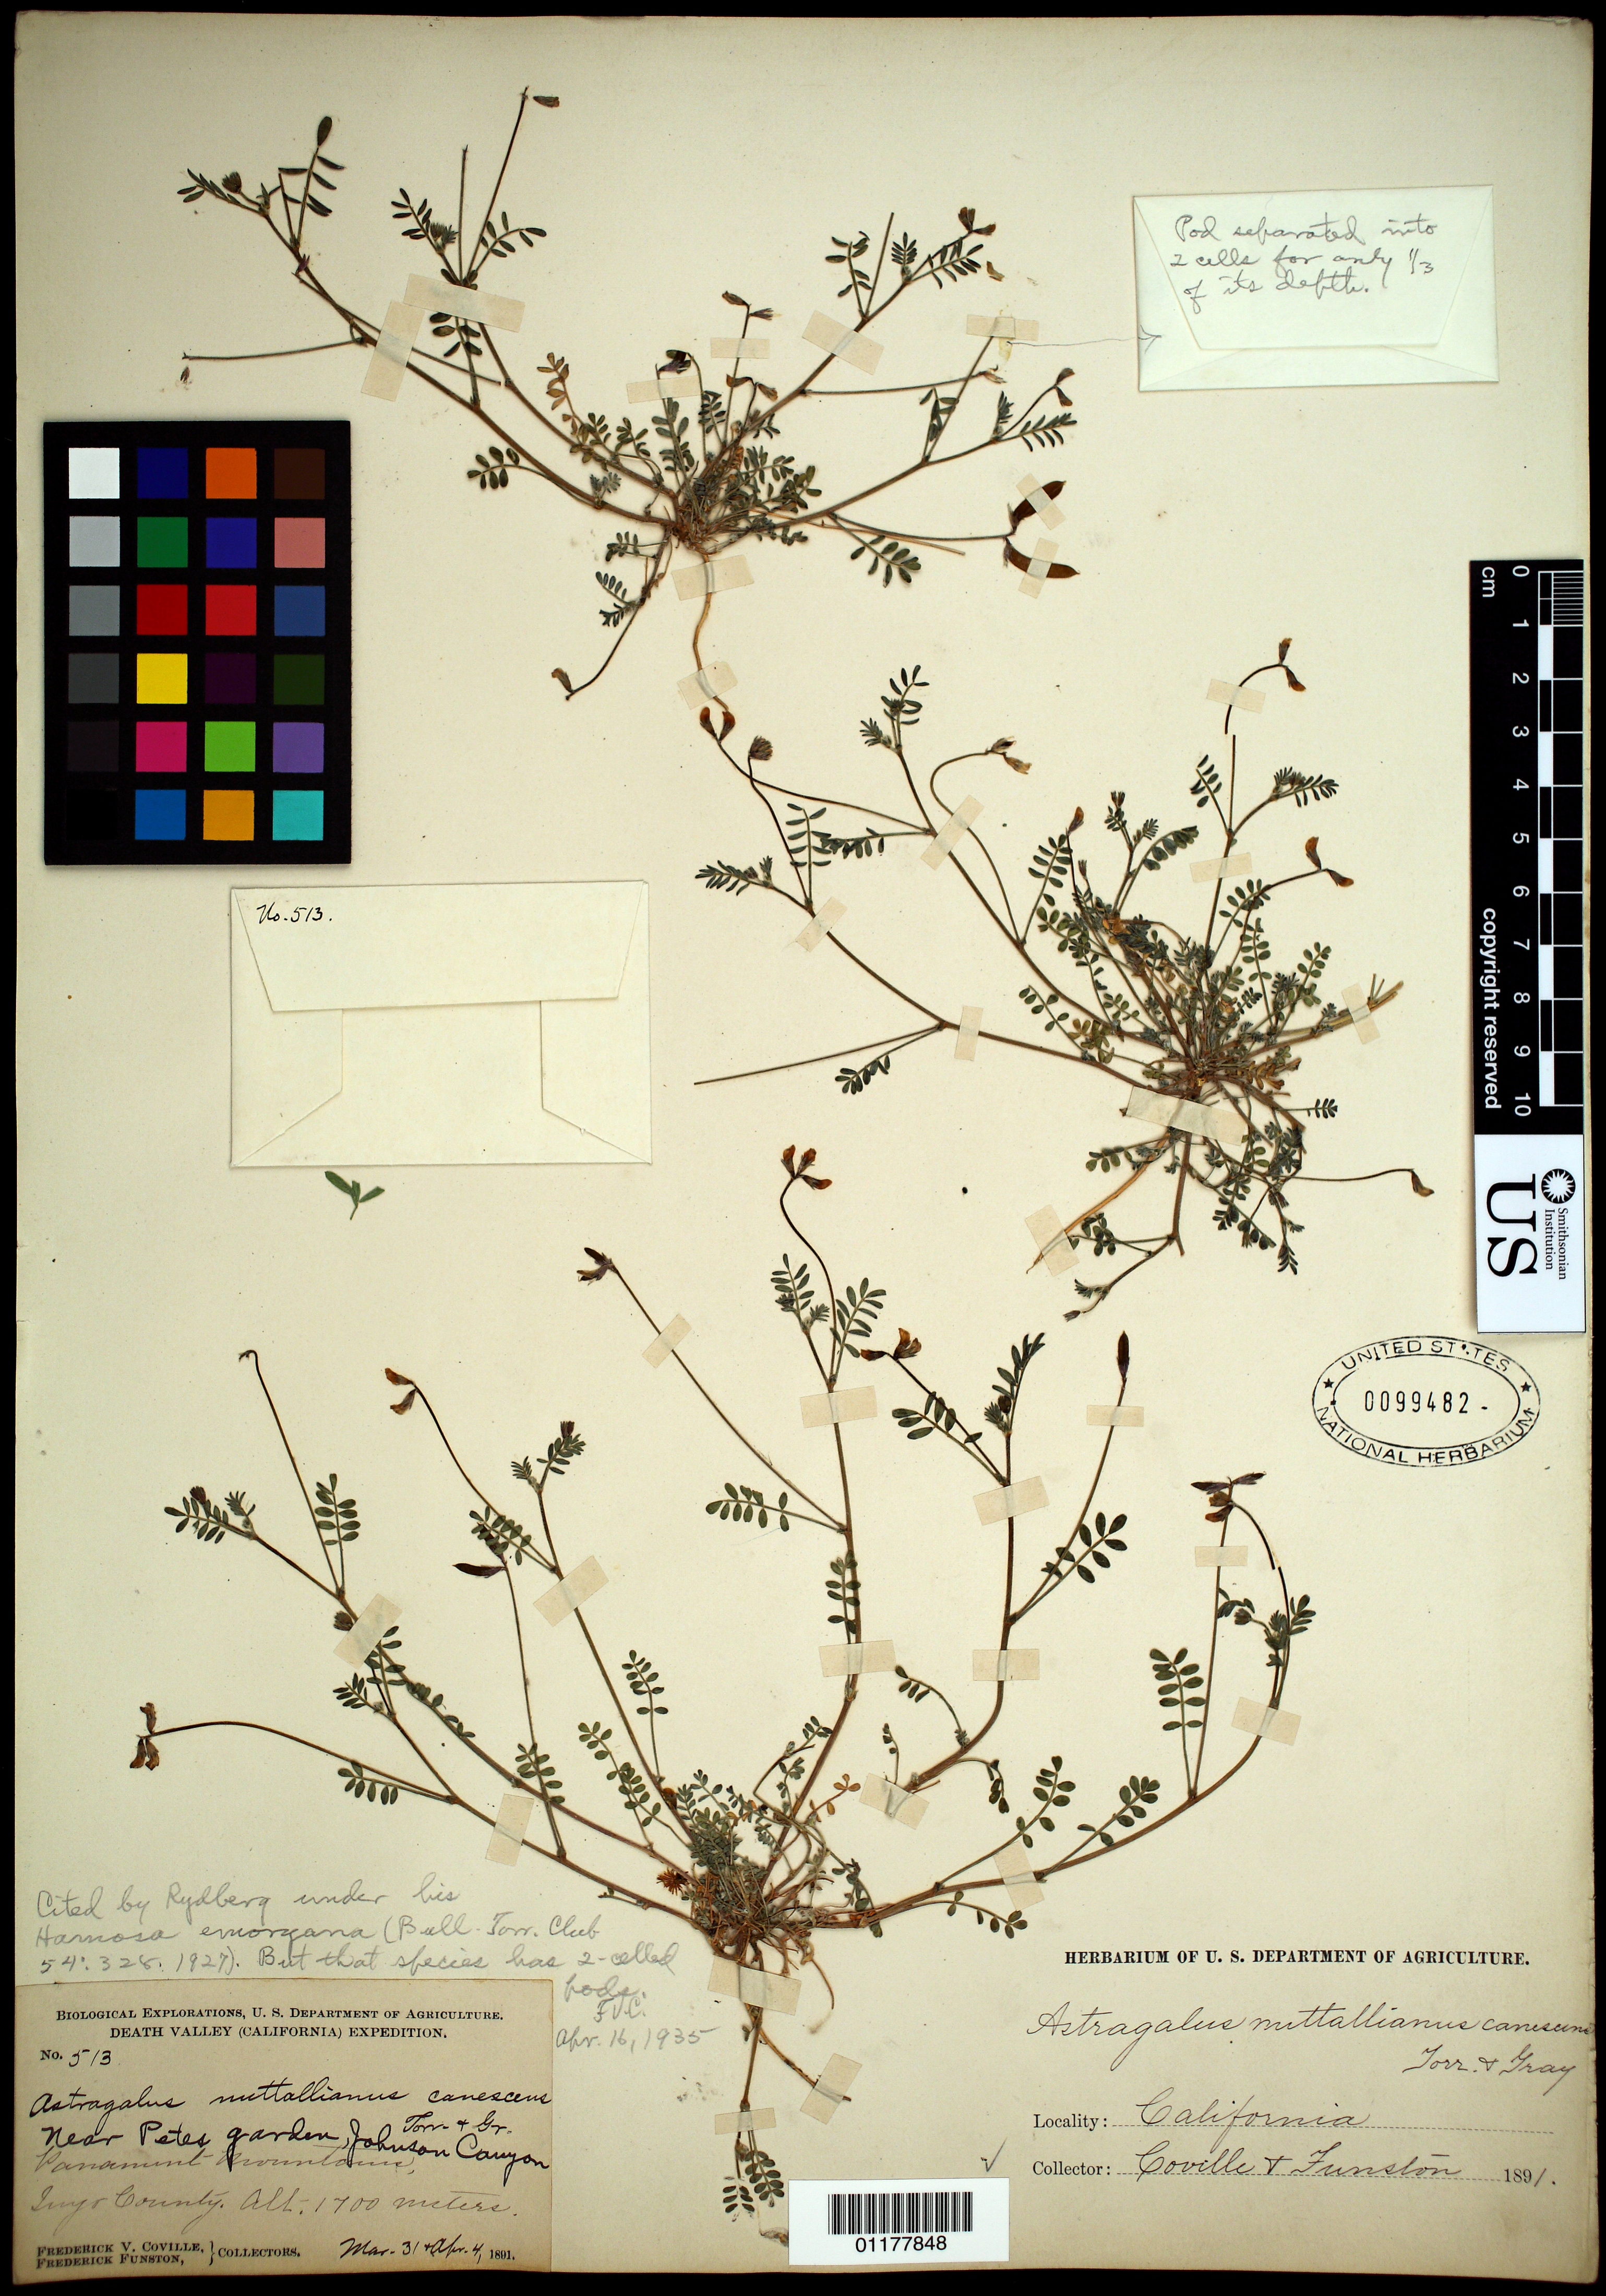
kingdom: Plantae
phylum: Tracheophyta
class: Magnoliopsida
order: Fabales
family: Fabaceae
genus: Astragalus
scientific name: Astragalus nuttallianus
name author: DC.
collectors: F. V. Coville & F. Funston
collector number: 513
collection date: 1891-03-31,1891-04-04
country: United States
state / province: California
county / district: Inyo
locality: Panamint Mountains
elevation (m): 1700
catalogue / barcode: US 99482